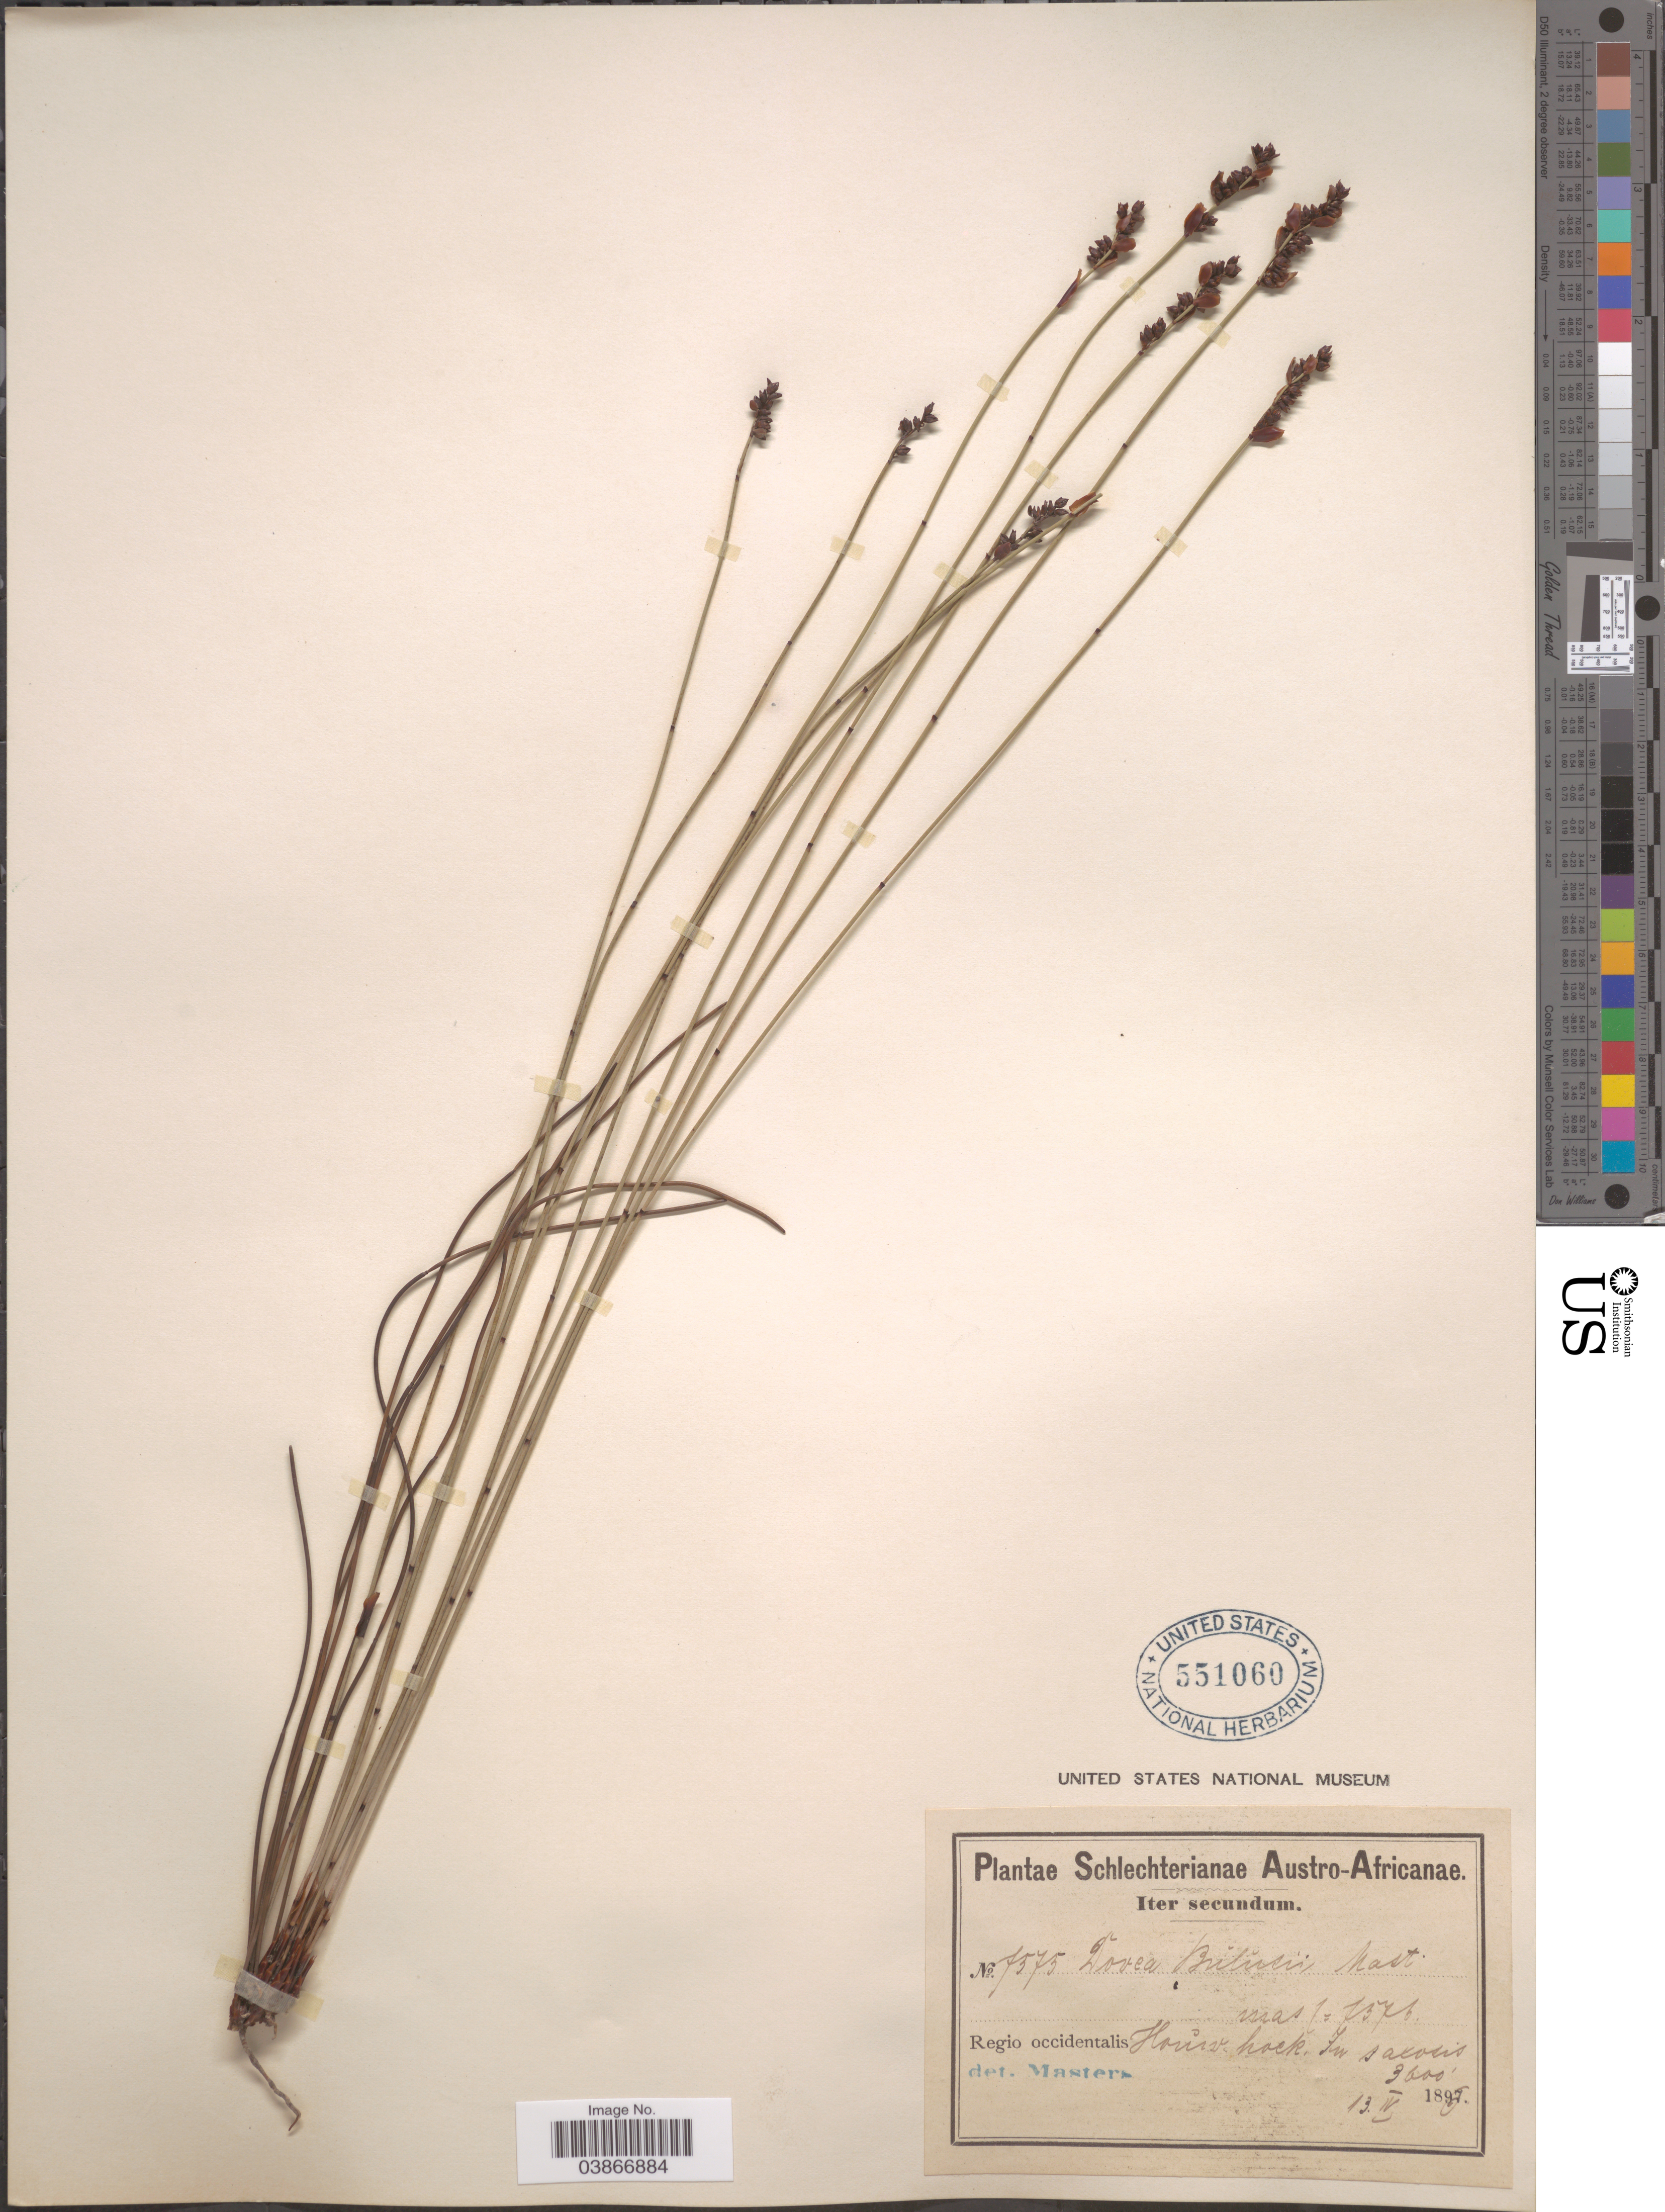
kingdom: Plantae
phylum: Tracheophyta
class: Liliopsida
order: Poales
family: Restionaceae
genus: Elegia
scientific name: Elegia hookeriana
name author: (Mast.) Moline & H.P. Linder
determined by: Strong, Mark T., (BOT), Smithsonian Institution - National Museum of Natural History (UNITED STATES)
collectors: Schlechter, --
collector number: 7575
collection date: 1896-04-13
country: South Africa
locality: Austro-Africanae. Regio occidentalis. Houw hoek, In saxosis.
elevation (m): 1097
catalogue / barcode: US 551060